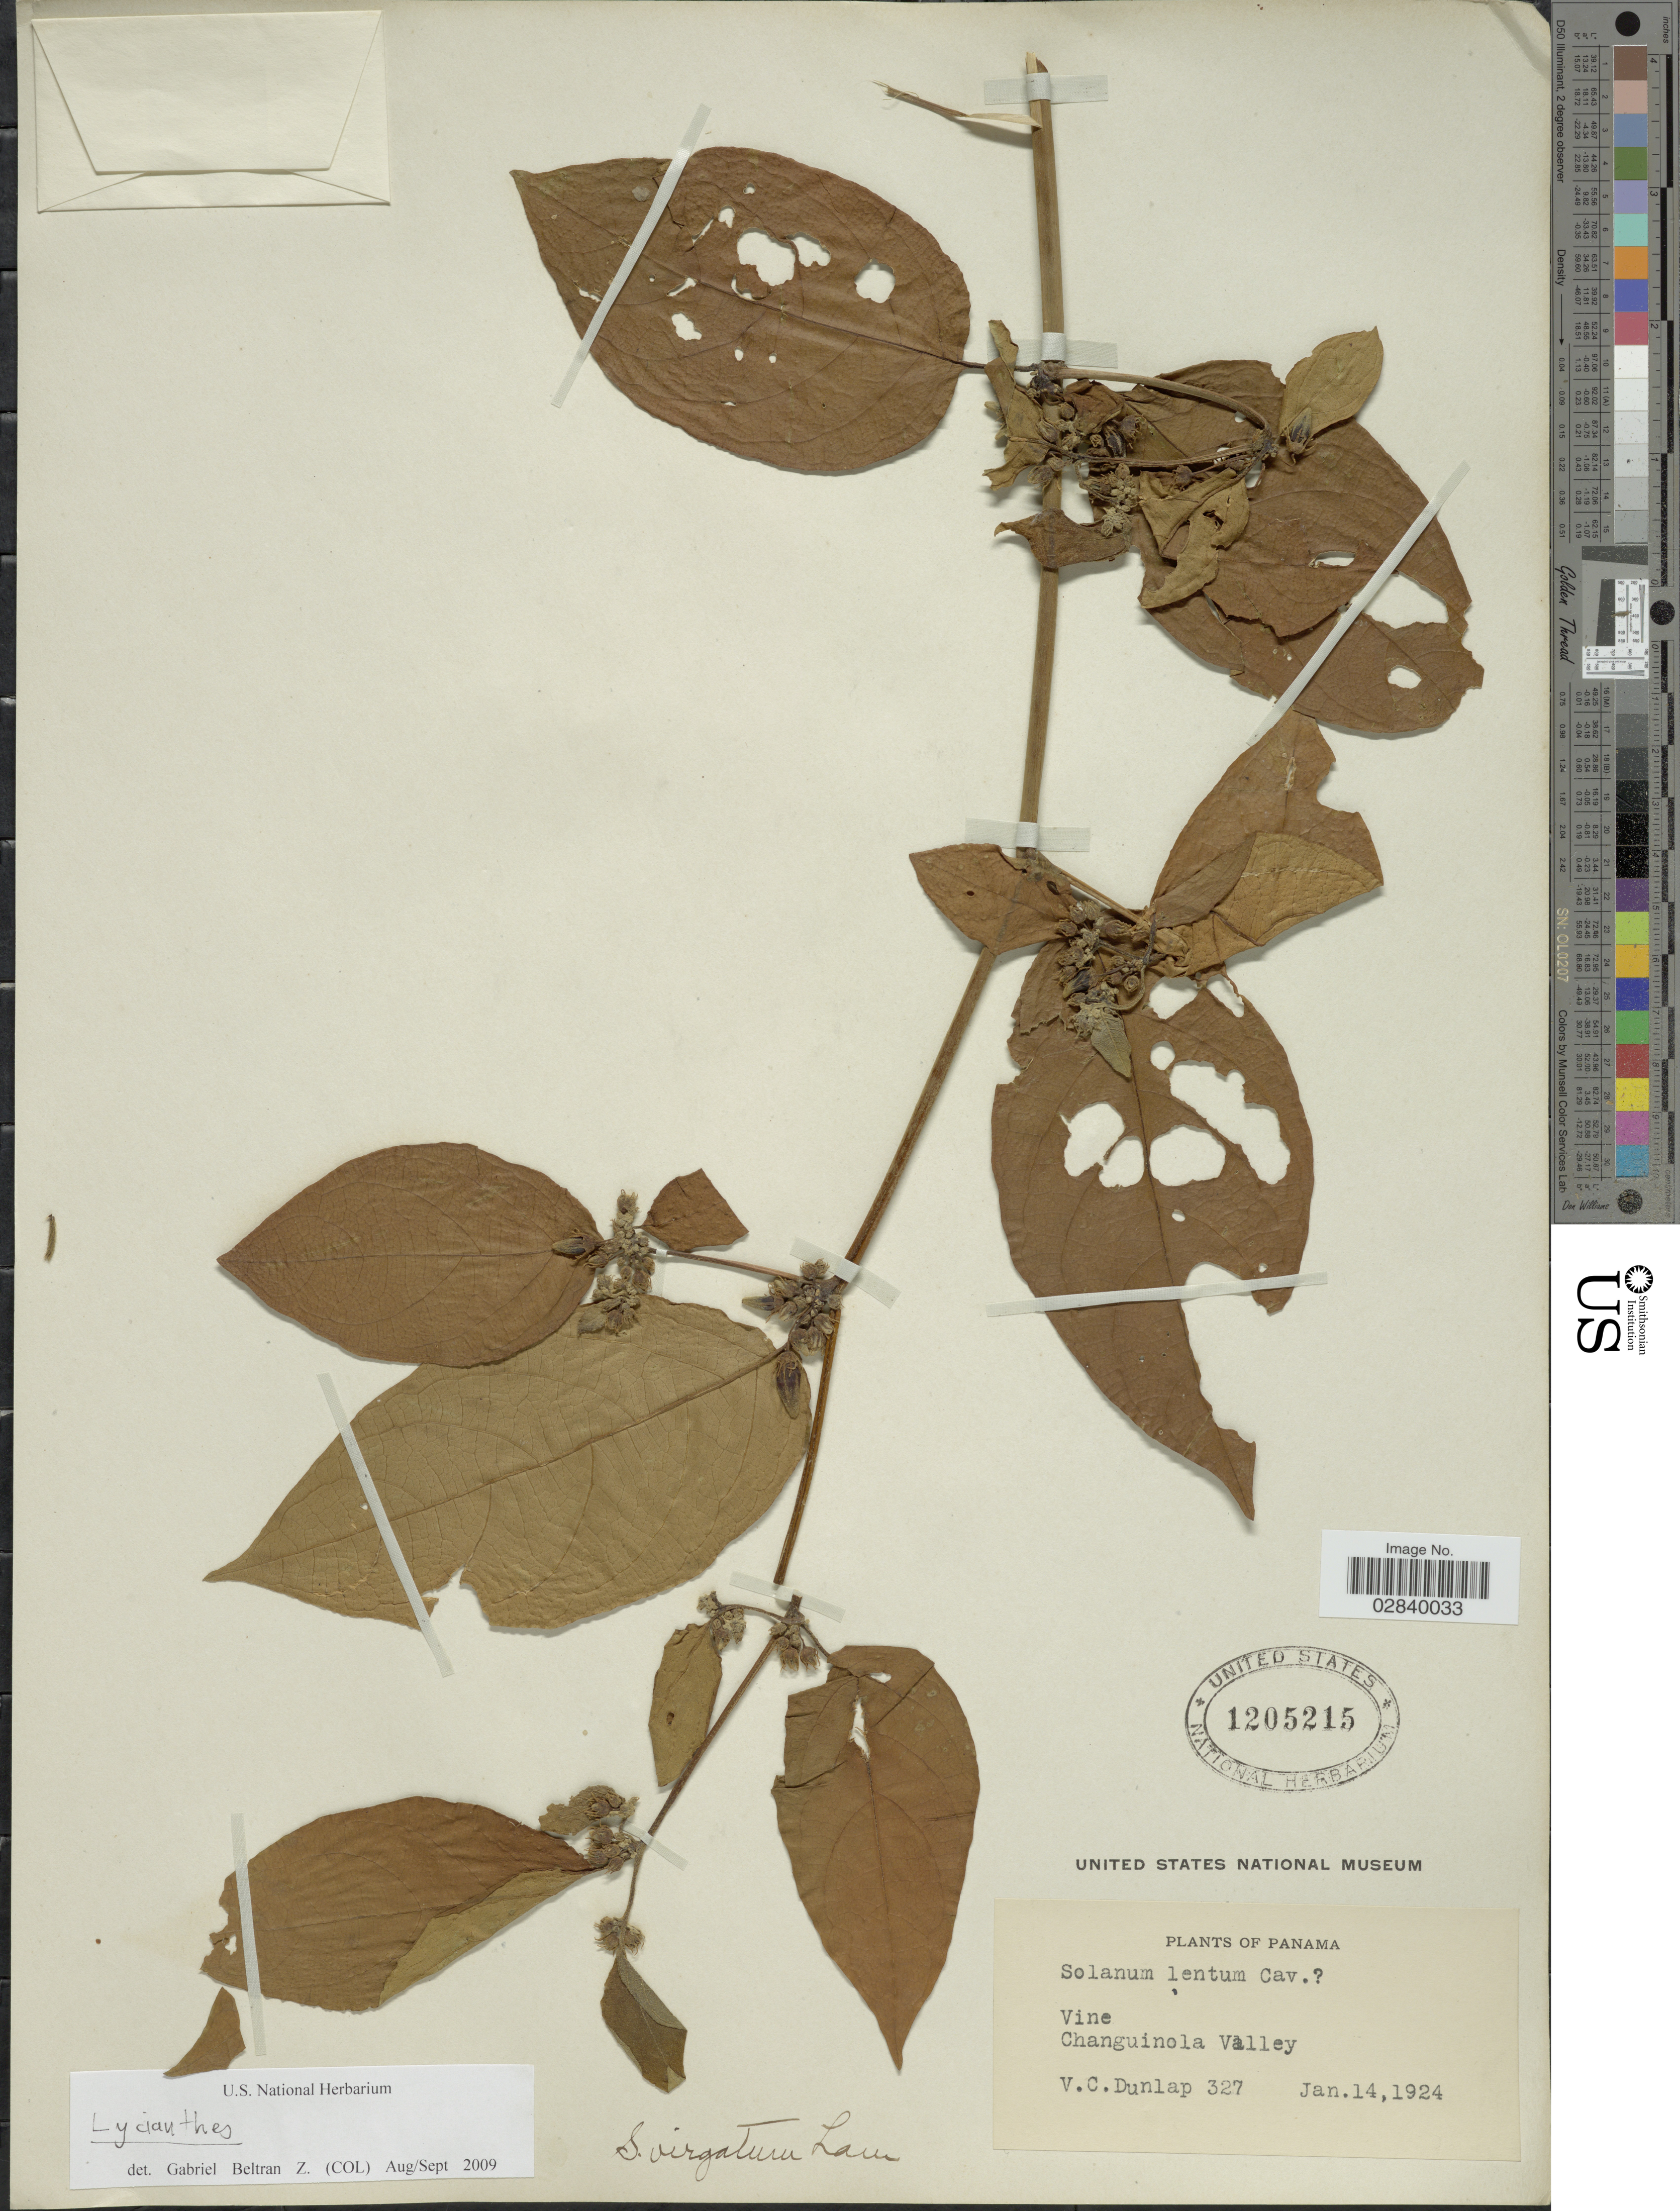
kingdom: Plantae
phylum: Tracheophyta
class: Magnoliopsida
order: Solanales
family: Solanaceae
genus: Lycianthes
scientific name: Lycianthes virgata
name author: (Lam.) Bitter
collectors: V. C. Dunlap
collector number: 327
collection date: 1924-01-14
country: Panama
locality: Changuinola Valley.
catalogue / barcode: US 1205215